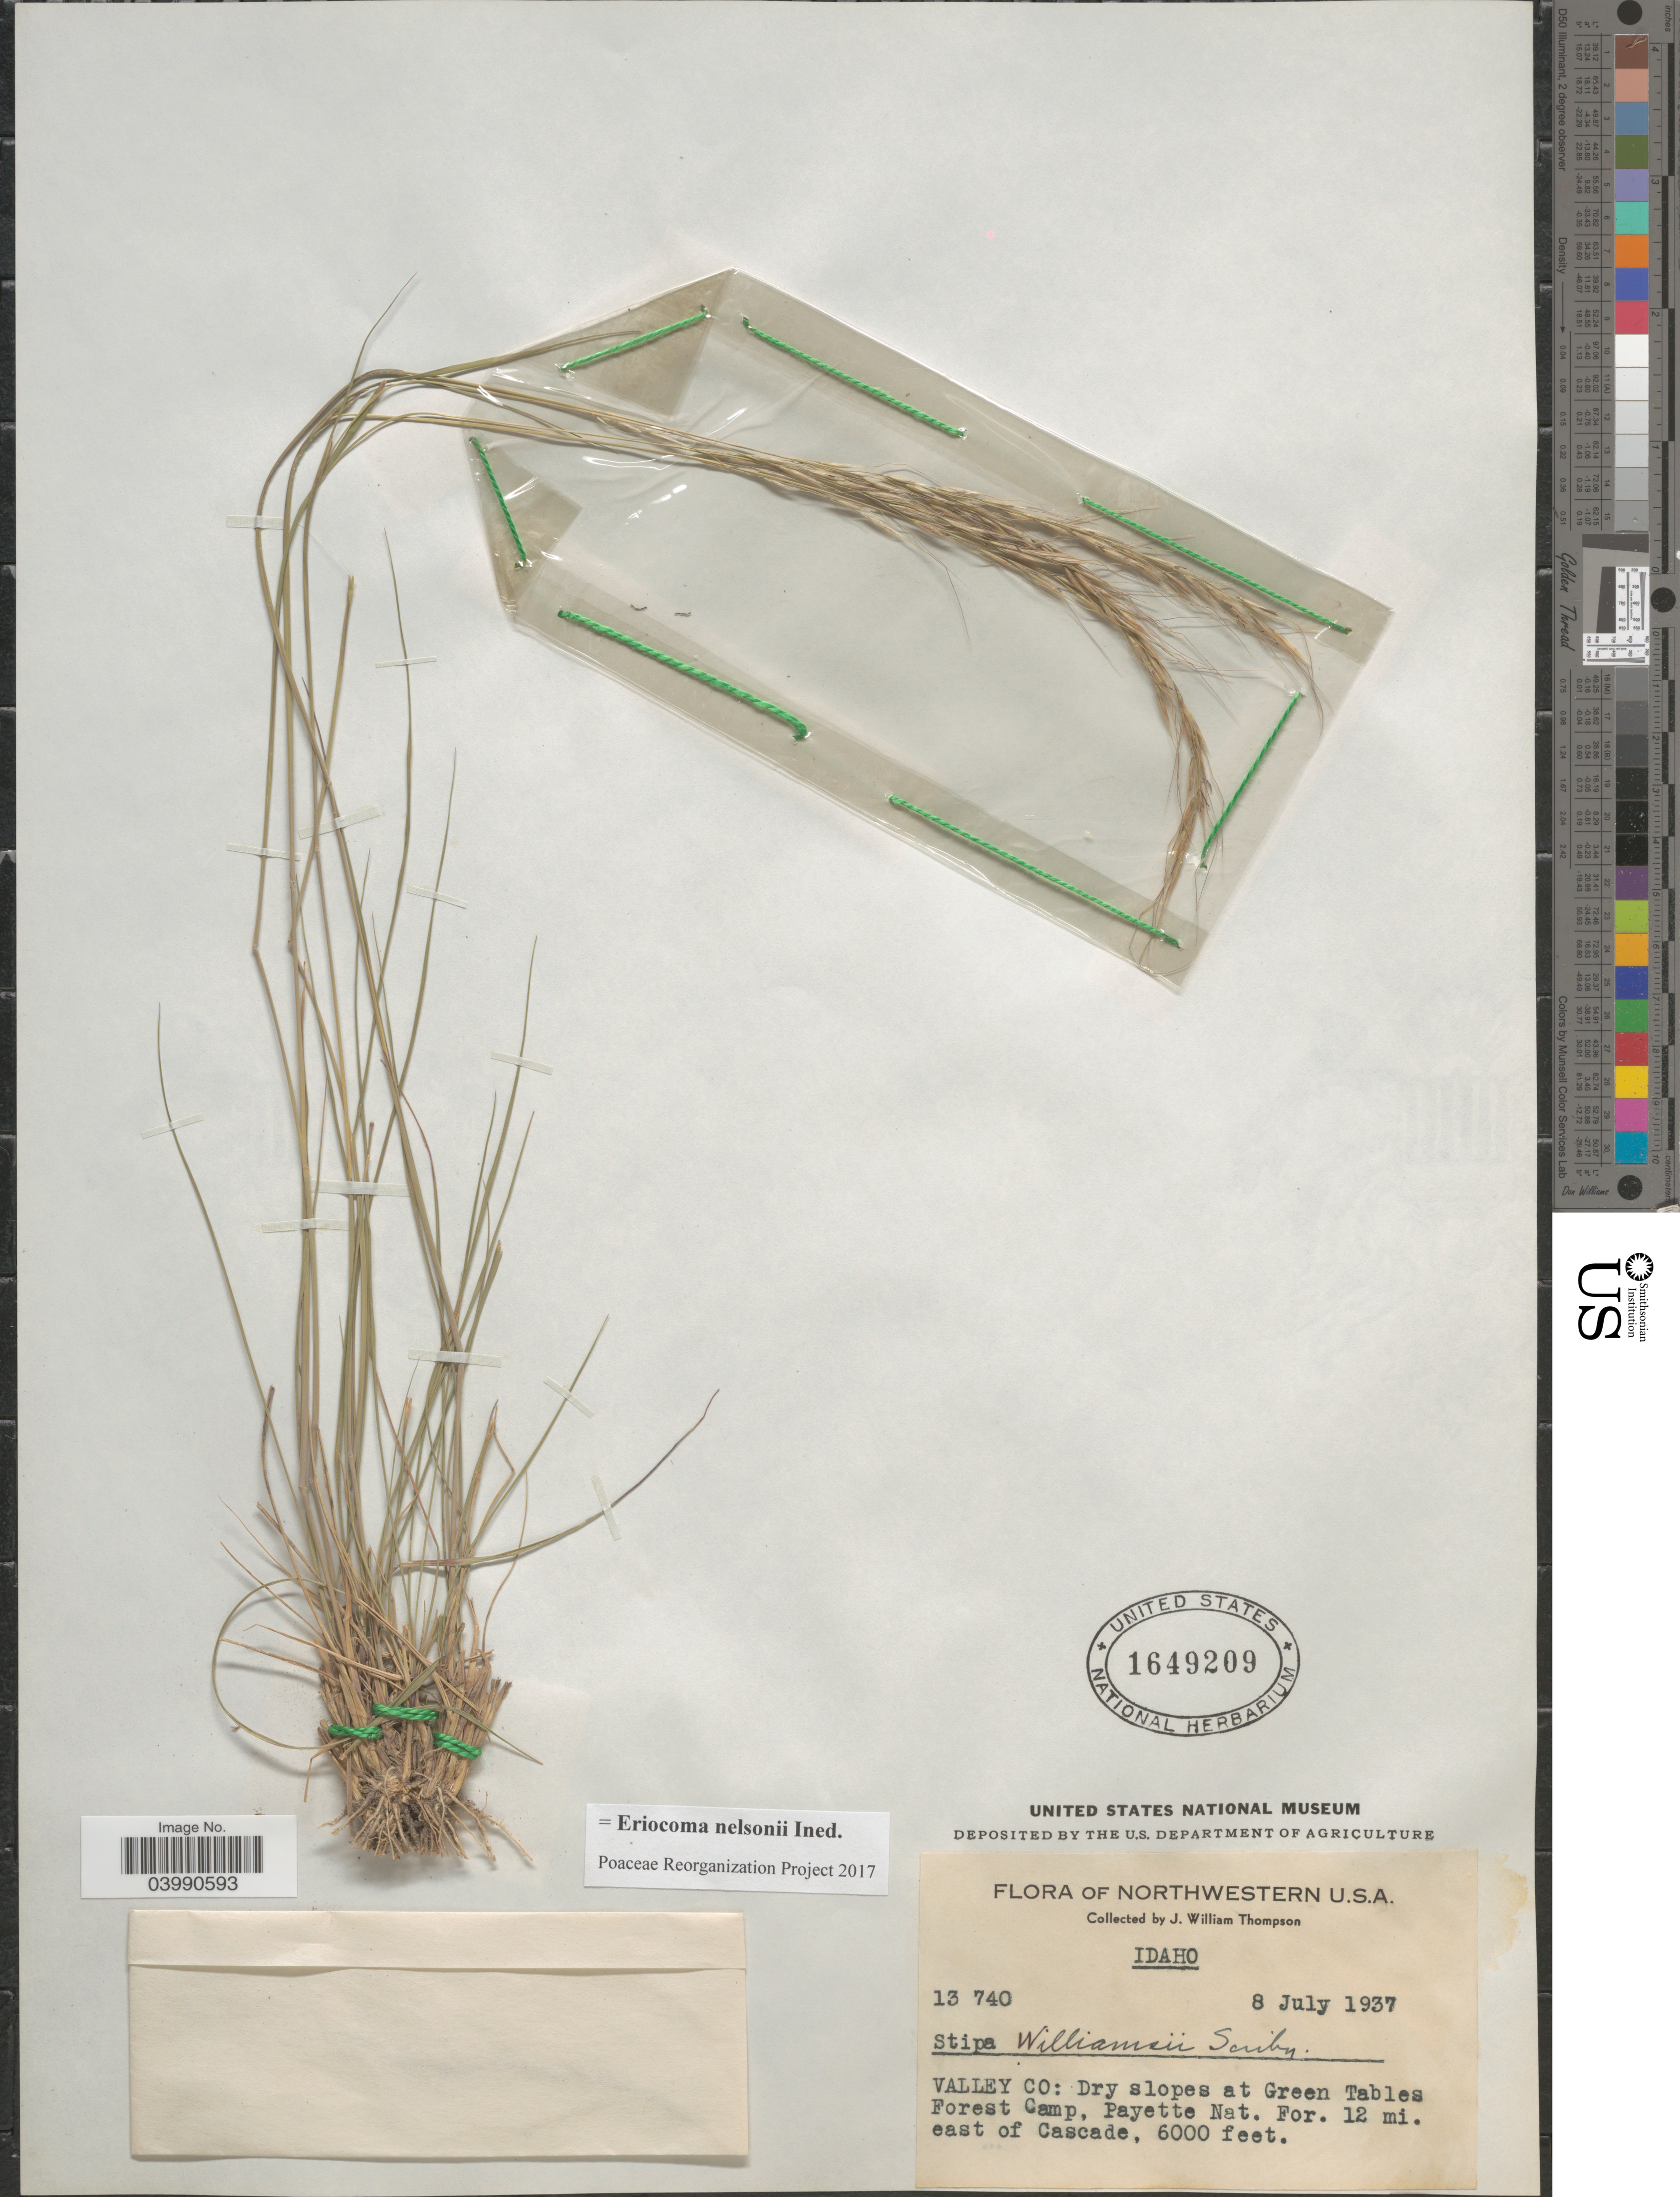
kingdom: Plantae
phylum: Tracheophyta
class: Liliopsida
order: Poales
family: Poaceae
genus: Eriocoma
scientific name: Eriocoma nelsonii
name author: (Scribn.) Romasch.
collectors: J. W. Thompson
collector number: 13740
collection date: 1937-07-08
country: United States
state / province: Idaho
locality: Valley Co: Dry slopes at Green Tables Forest Camp, Payette Nat. For. 12 mi. east of Cascade.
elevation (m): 1829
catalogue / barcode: US 1649209